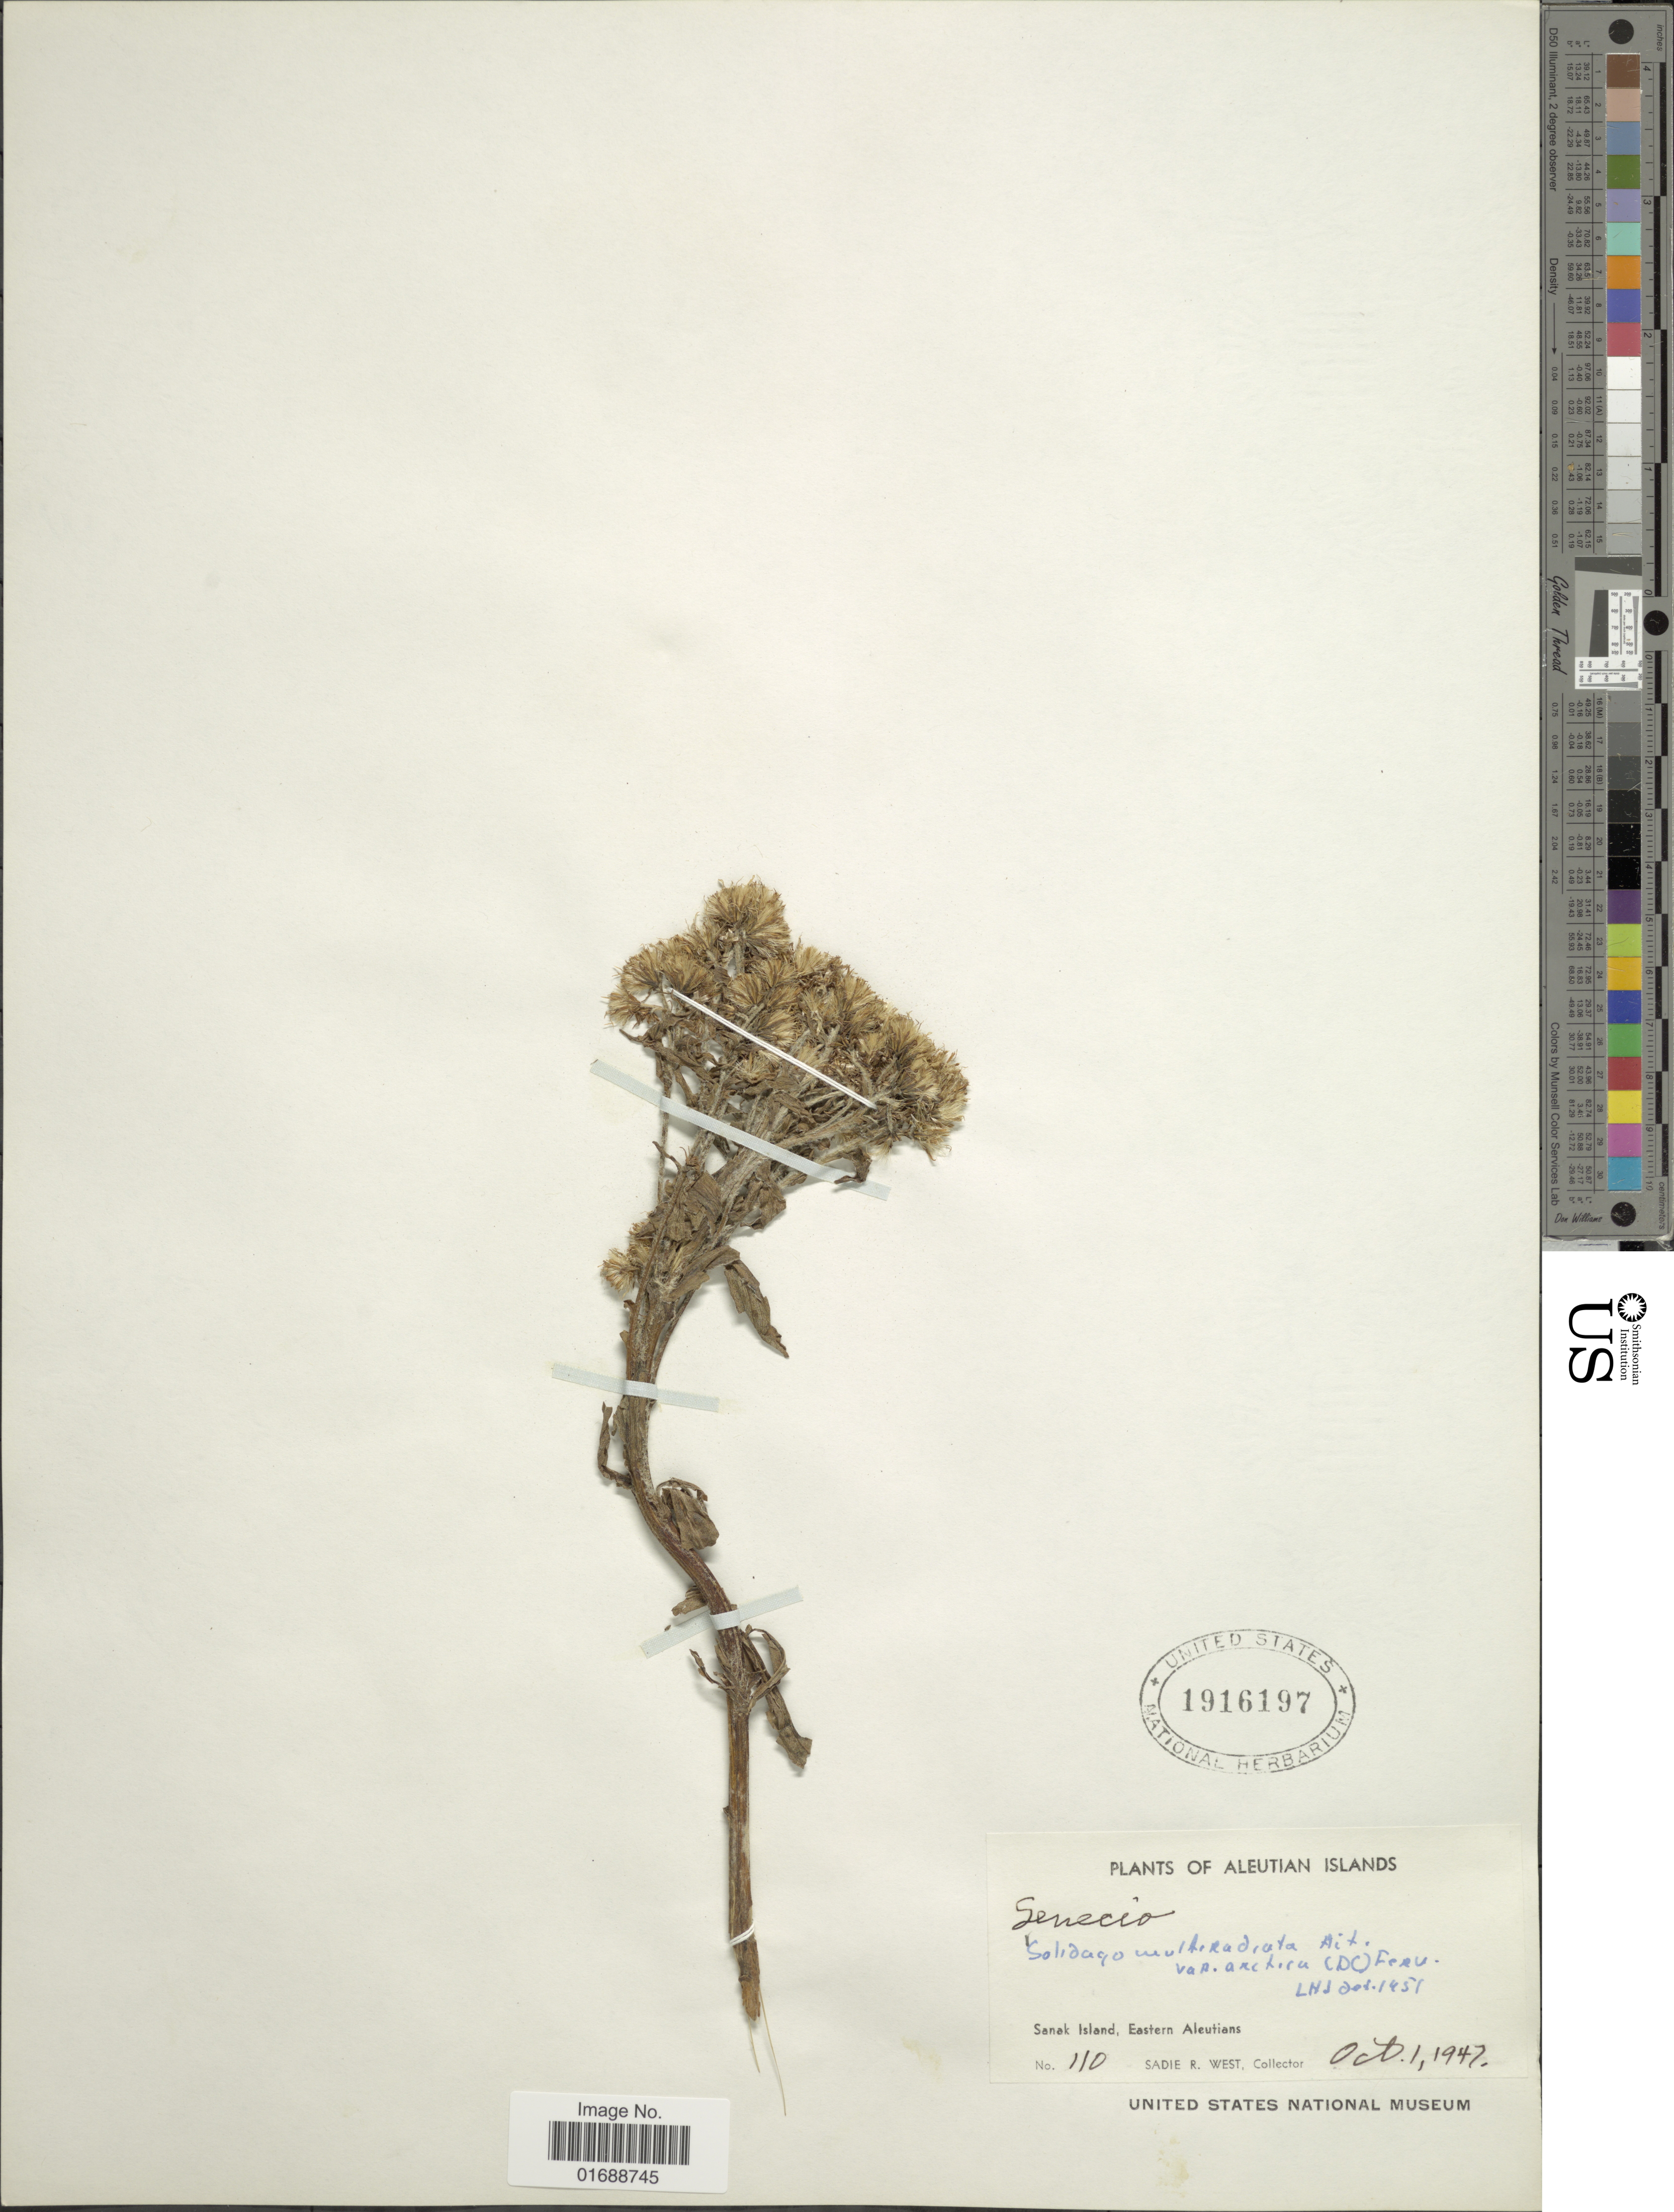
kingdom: Plantae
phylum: Tracheophyta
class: Magnoliopsida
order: Asterales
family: Asteraceae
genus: Solidago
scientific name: Solidago multiradiata var. arctica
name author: (DC.) Fernald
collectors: S. R. West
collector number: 110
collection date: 1947-10-01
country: United States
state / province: Alaska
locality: Aleutian Islands, Sanak Island, Eastern Aleutians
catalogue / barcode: US 1916197